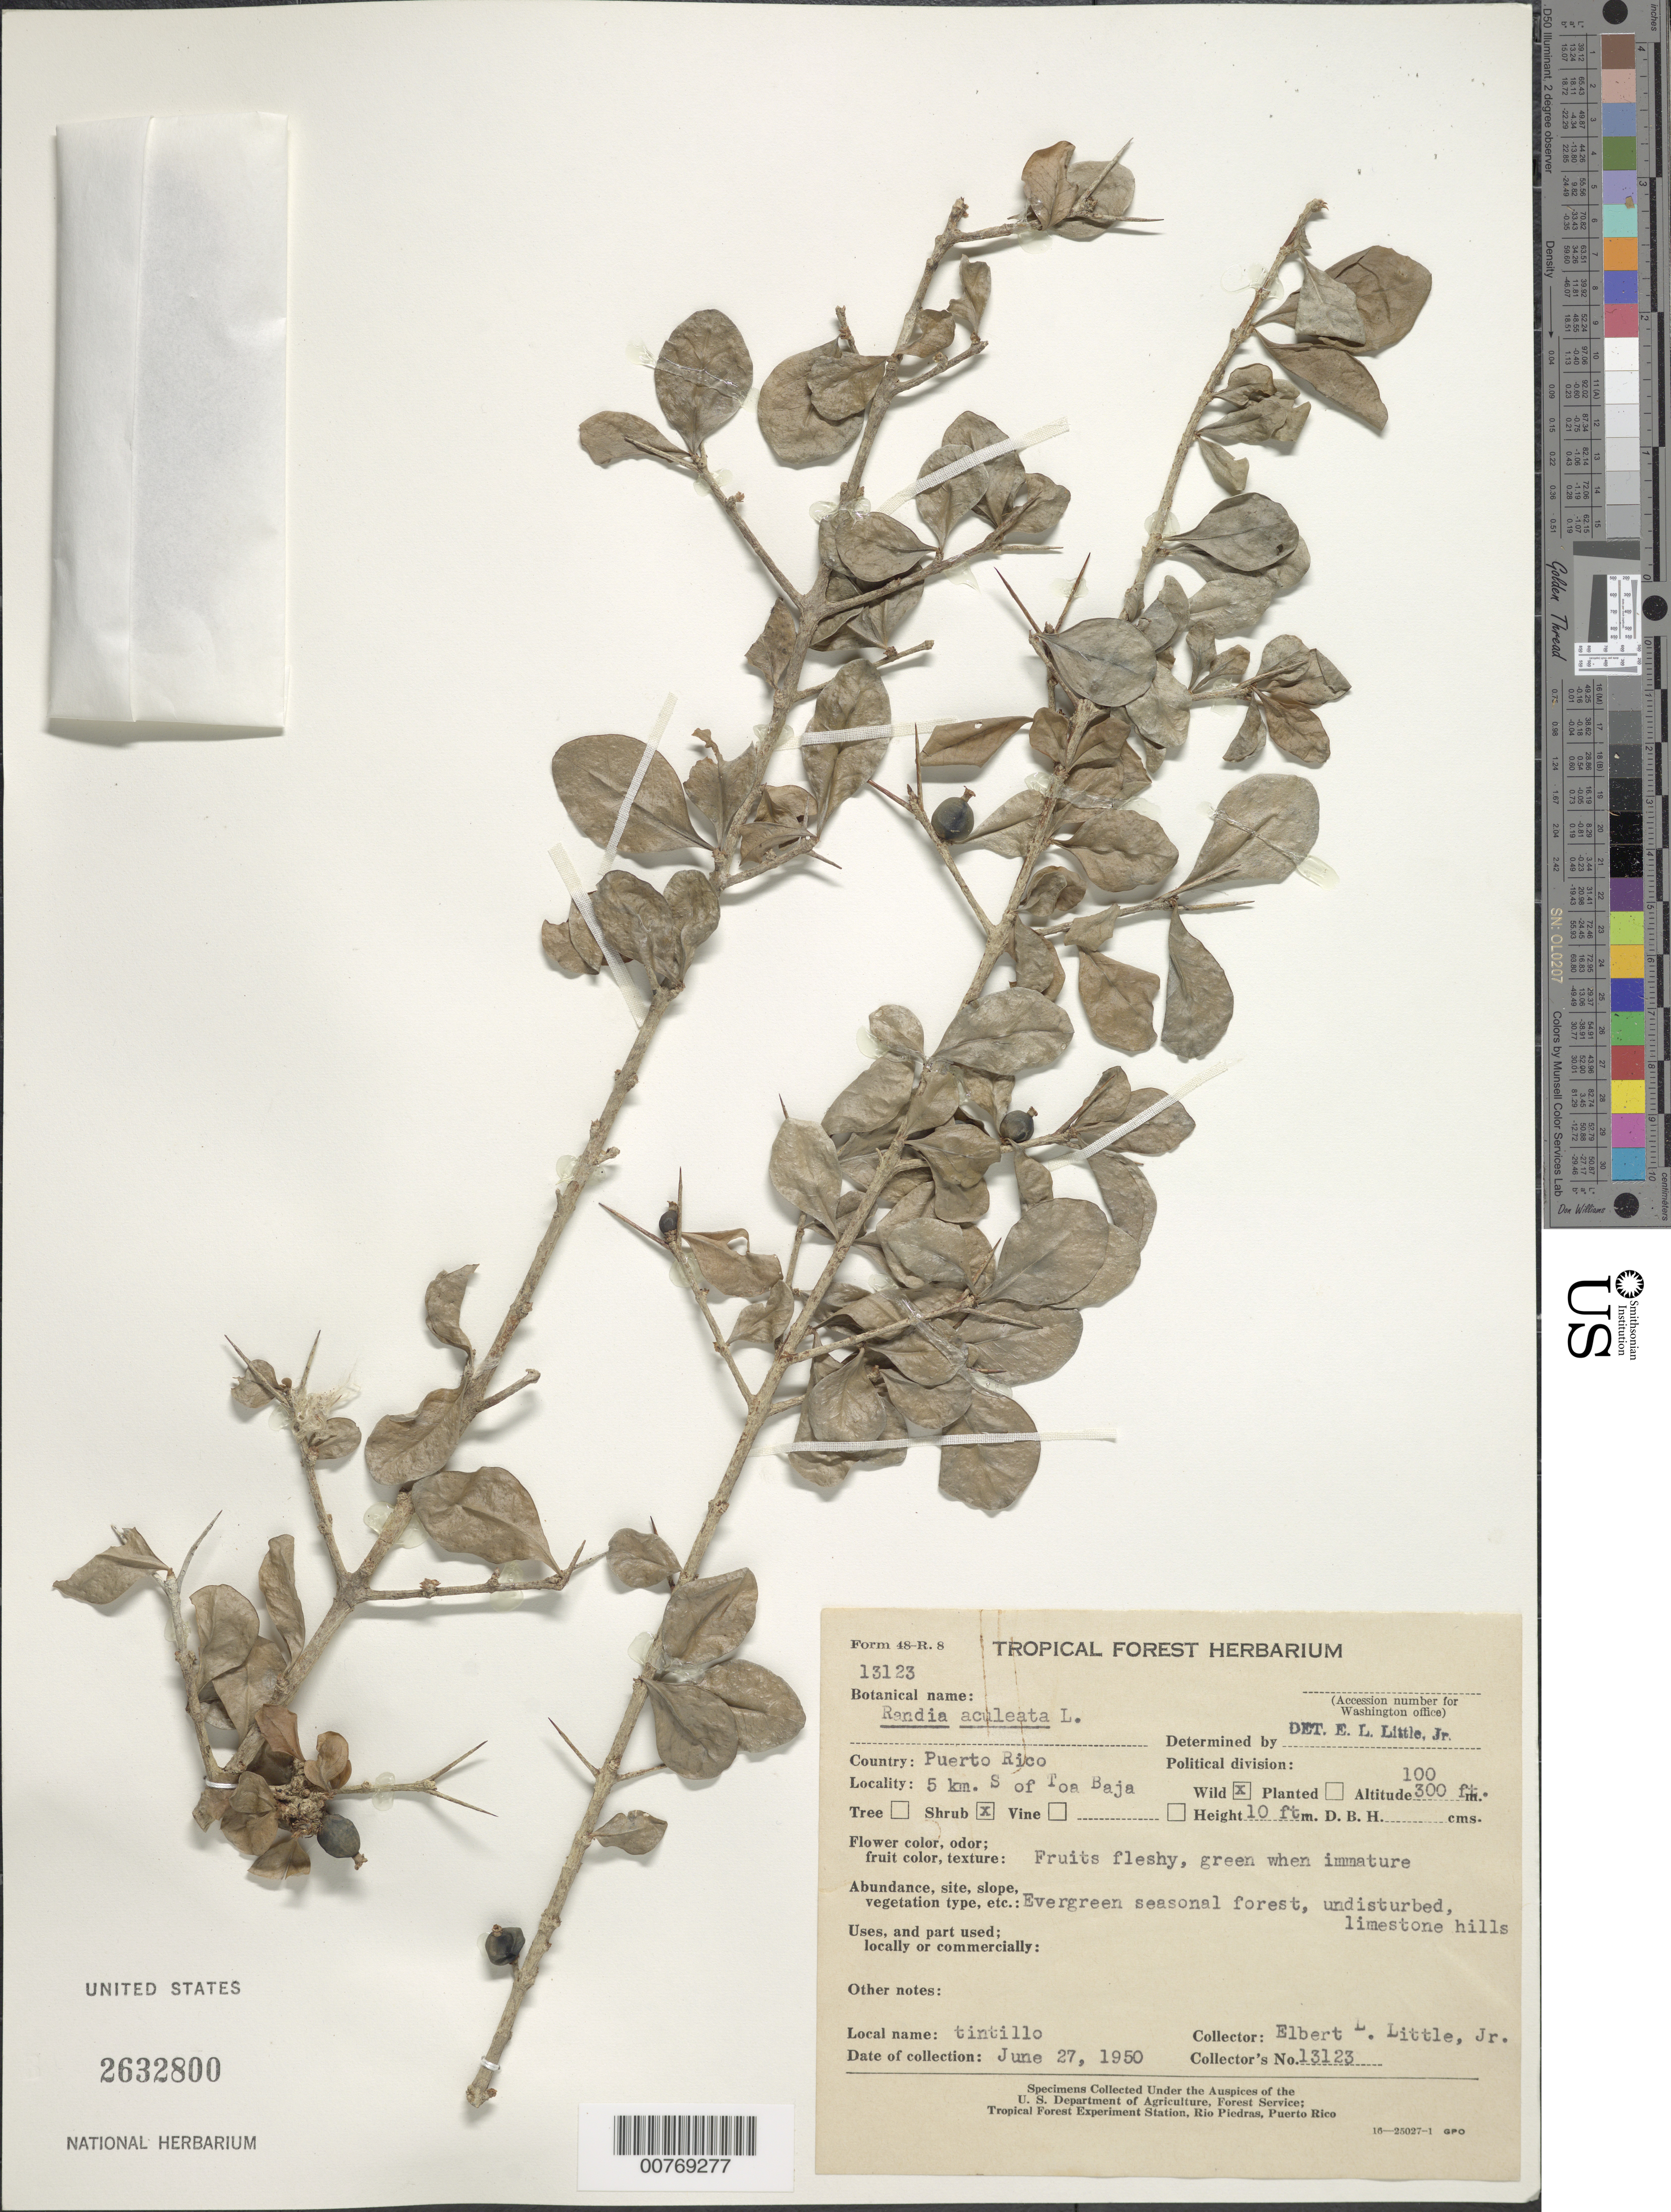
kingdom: Plantae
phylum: Tracheophyta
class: Magnoliopsida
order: Gentianales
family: Rubiaceae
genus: Randia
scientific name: Randia aculeata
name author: L.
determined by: Little, Elbert L., Jr., (FSSR), United States Department of Agriculture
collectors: E. L. Little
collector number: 13123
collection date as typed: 27 Jun 1950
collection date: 1950-06-27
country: Puerto Rico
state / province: Toa Baja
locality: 5 km S of Toa Baja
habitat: Evergreen seasonal forest, undisturbed, limestone hills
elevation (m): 30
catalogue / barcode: US 2632800